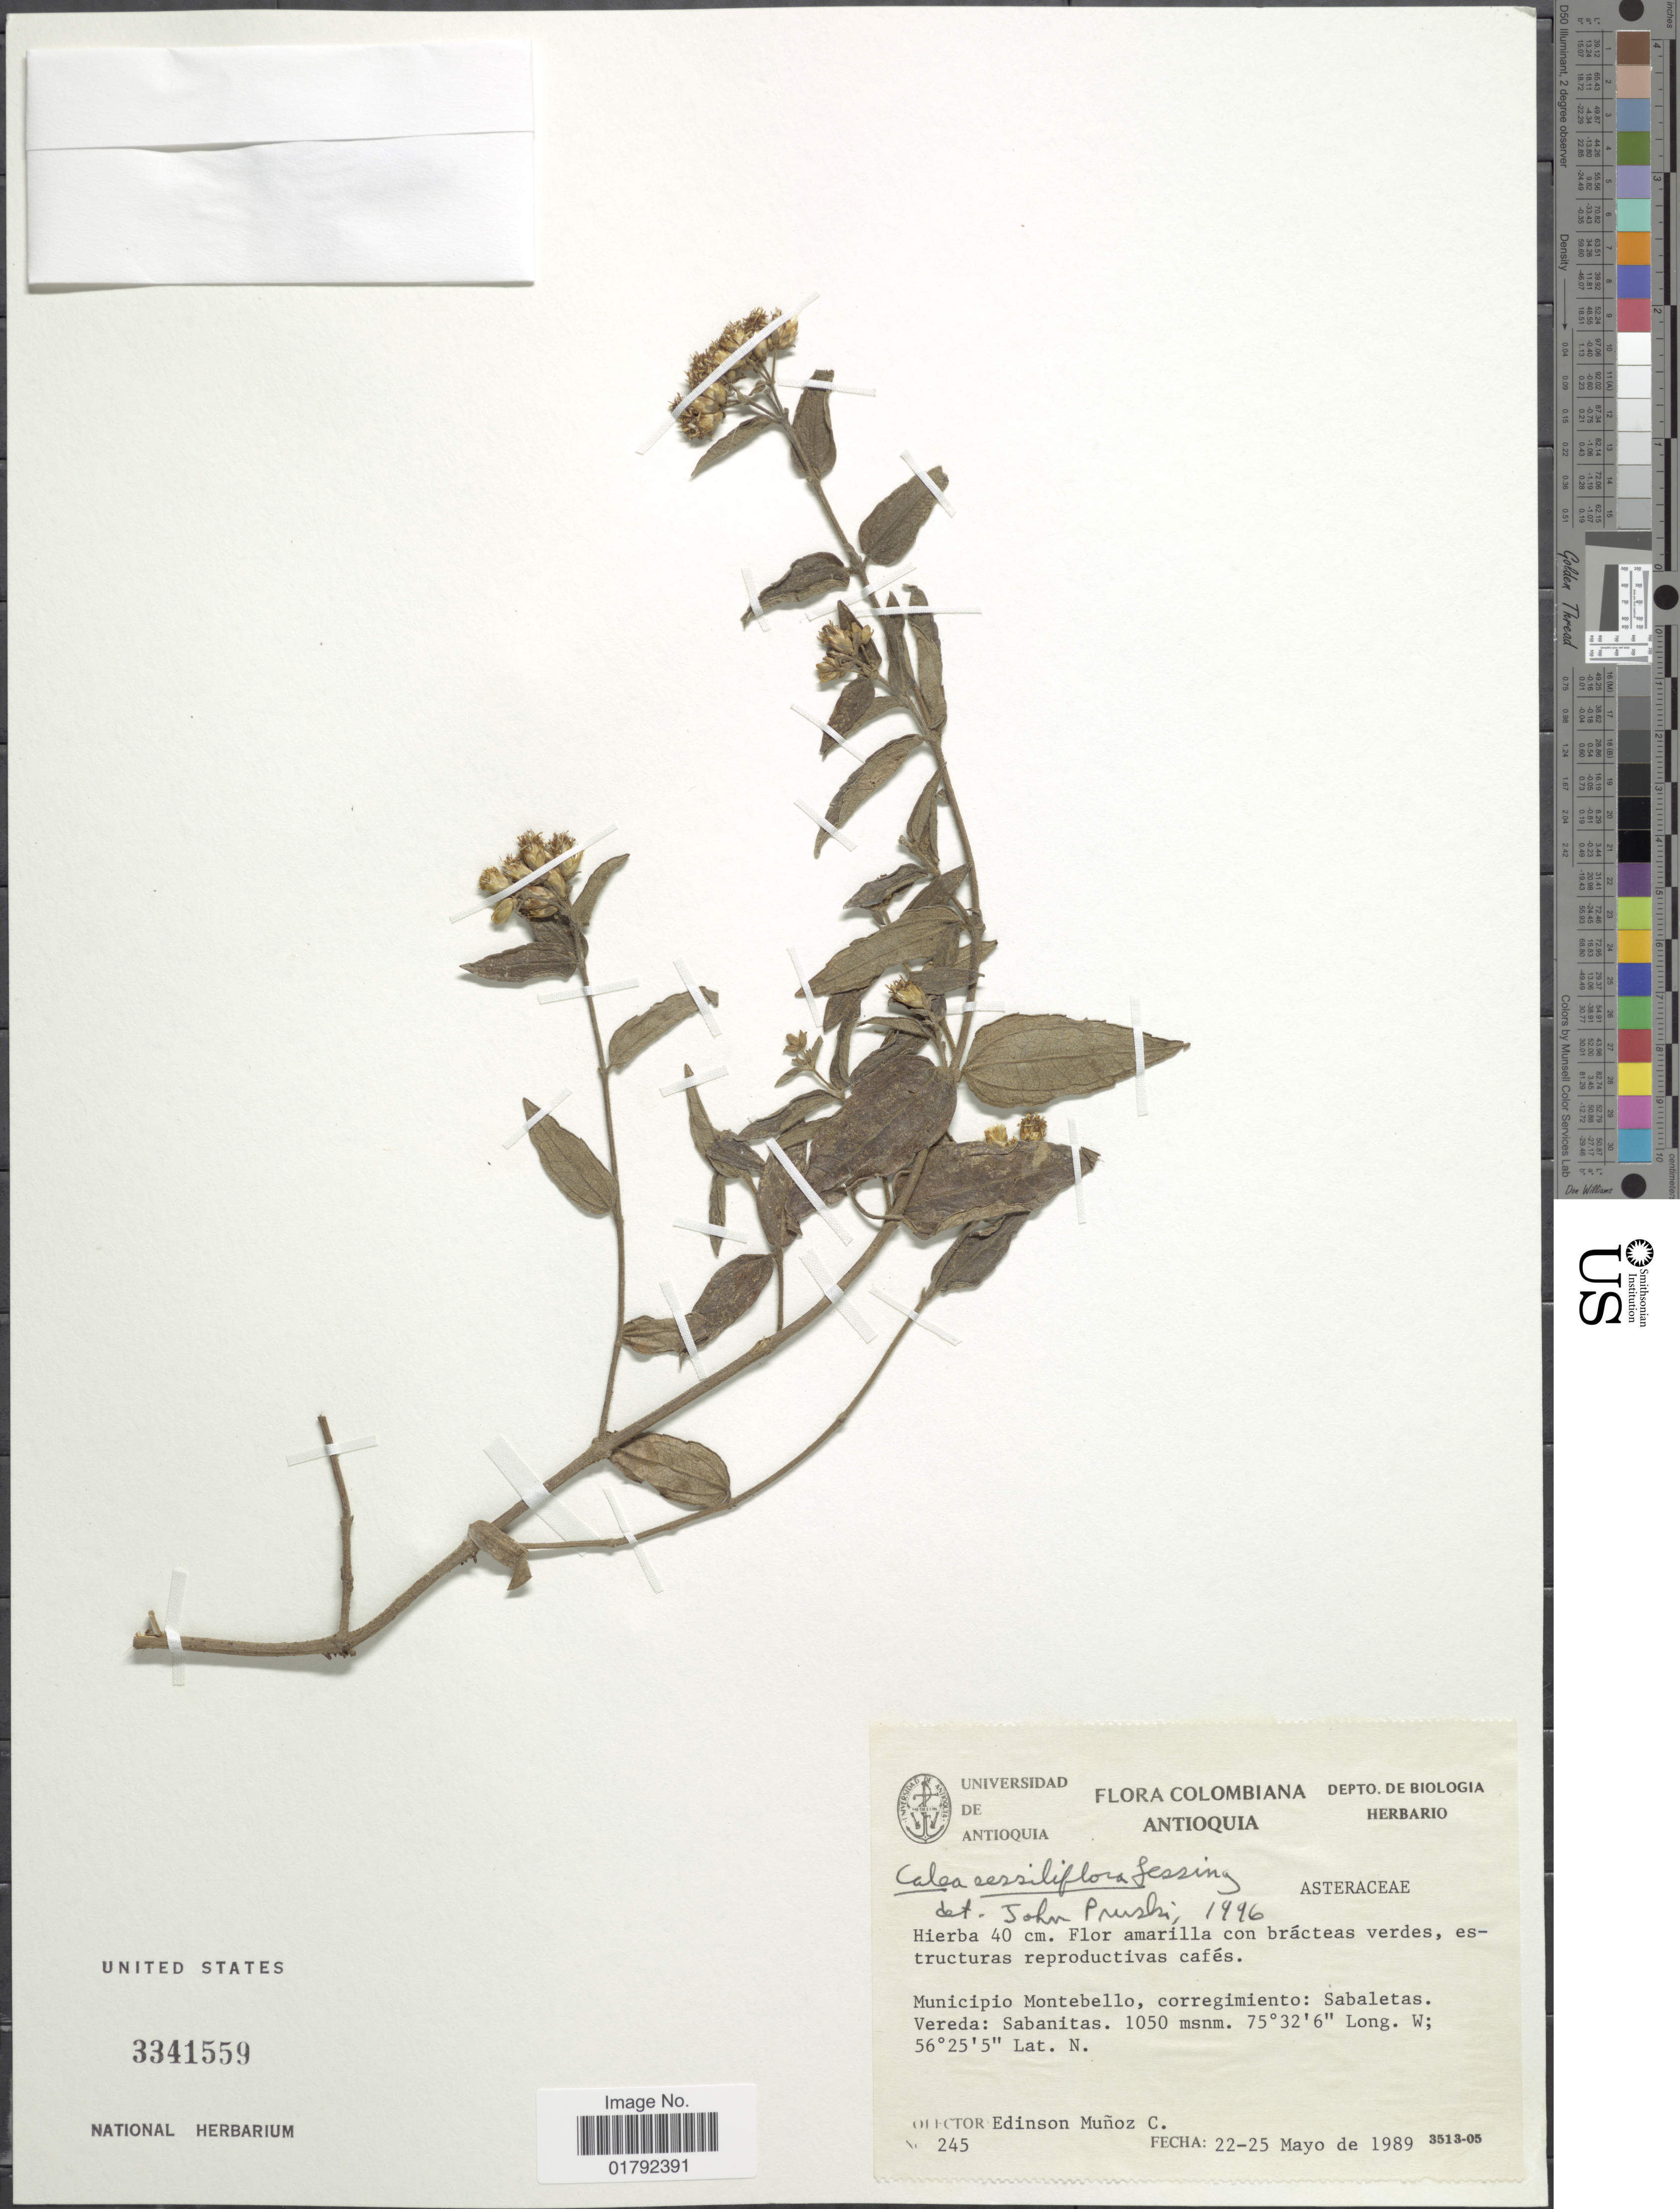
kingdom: Plantae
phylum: Tracheophyta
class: Magnoliopsida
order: Asterales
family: Asteraceae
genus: Calea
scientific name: Calea sessiliflora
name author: Less.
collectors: E. Muñoz C.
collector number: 245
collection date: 1989-05-22/1989-05-25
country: Colombia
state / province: Antioquia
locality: Municipio Montebello, corregimiento: Sabaletas, Vereda: Sabanitas.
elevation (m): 1050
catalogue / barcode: US 3341559